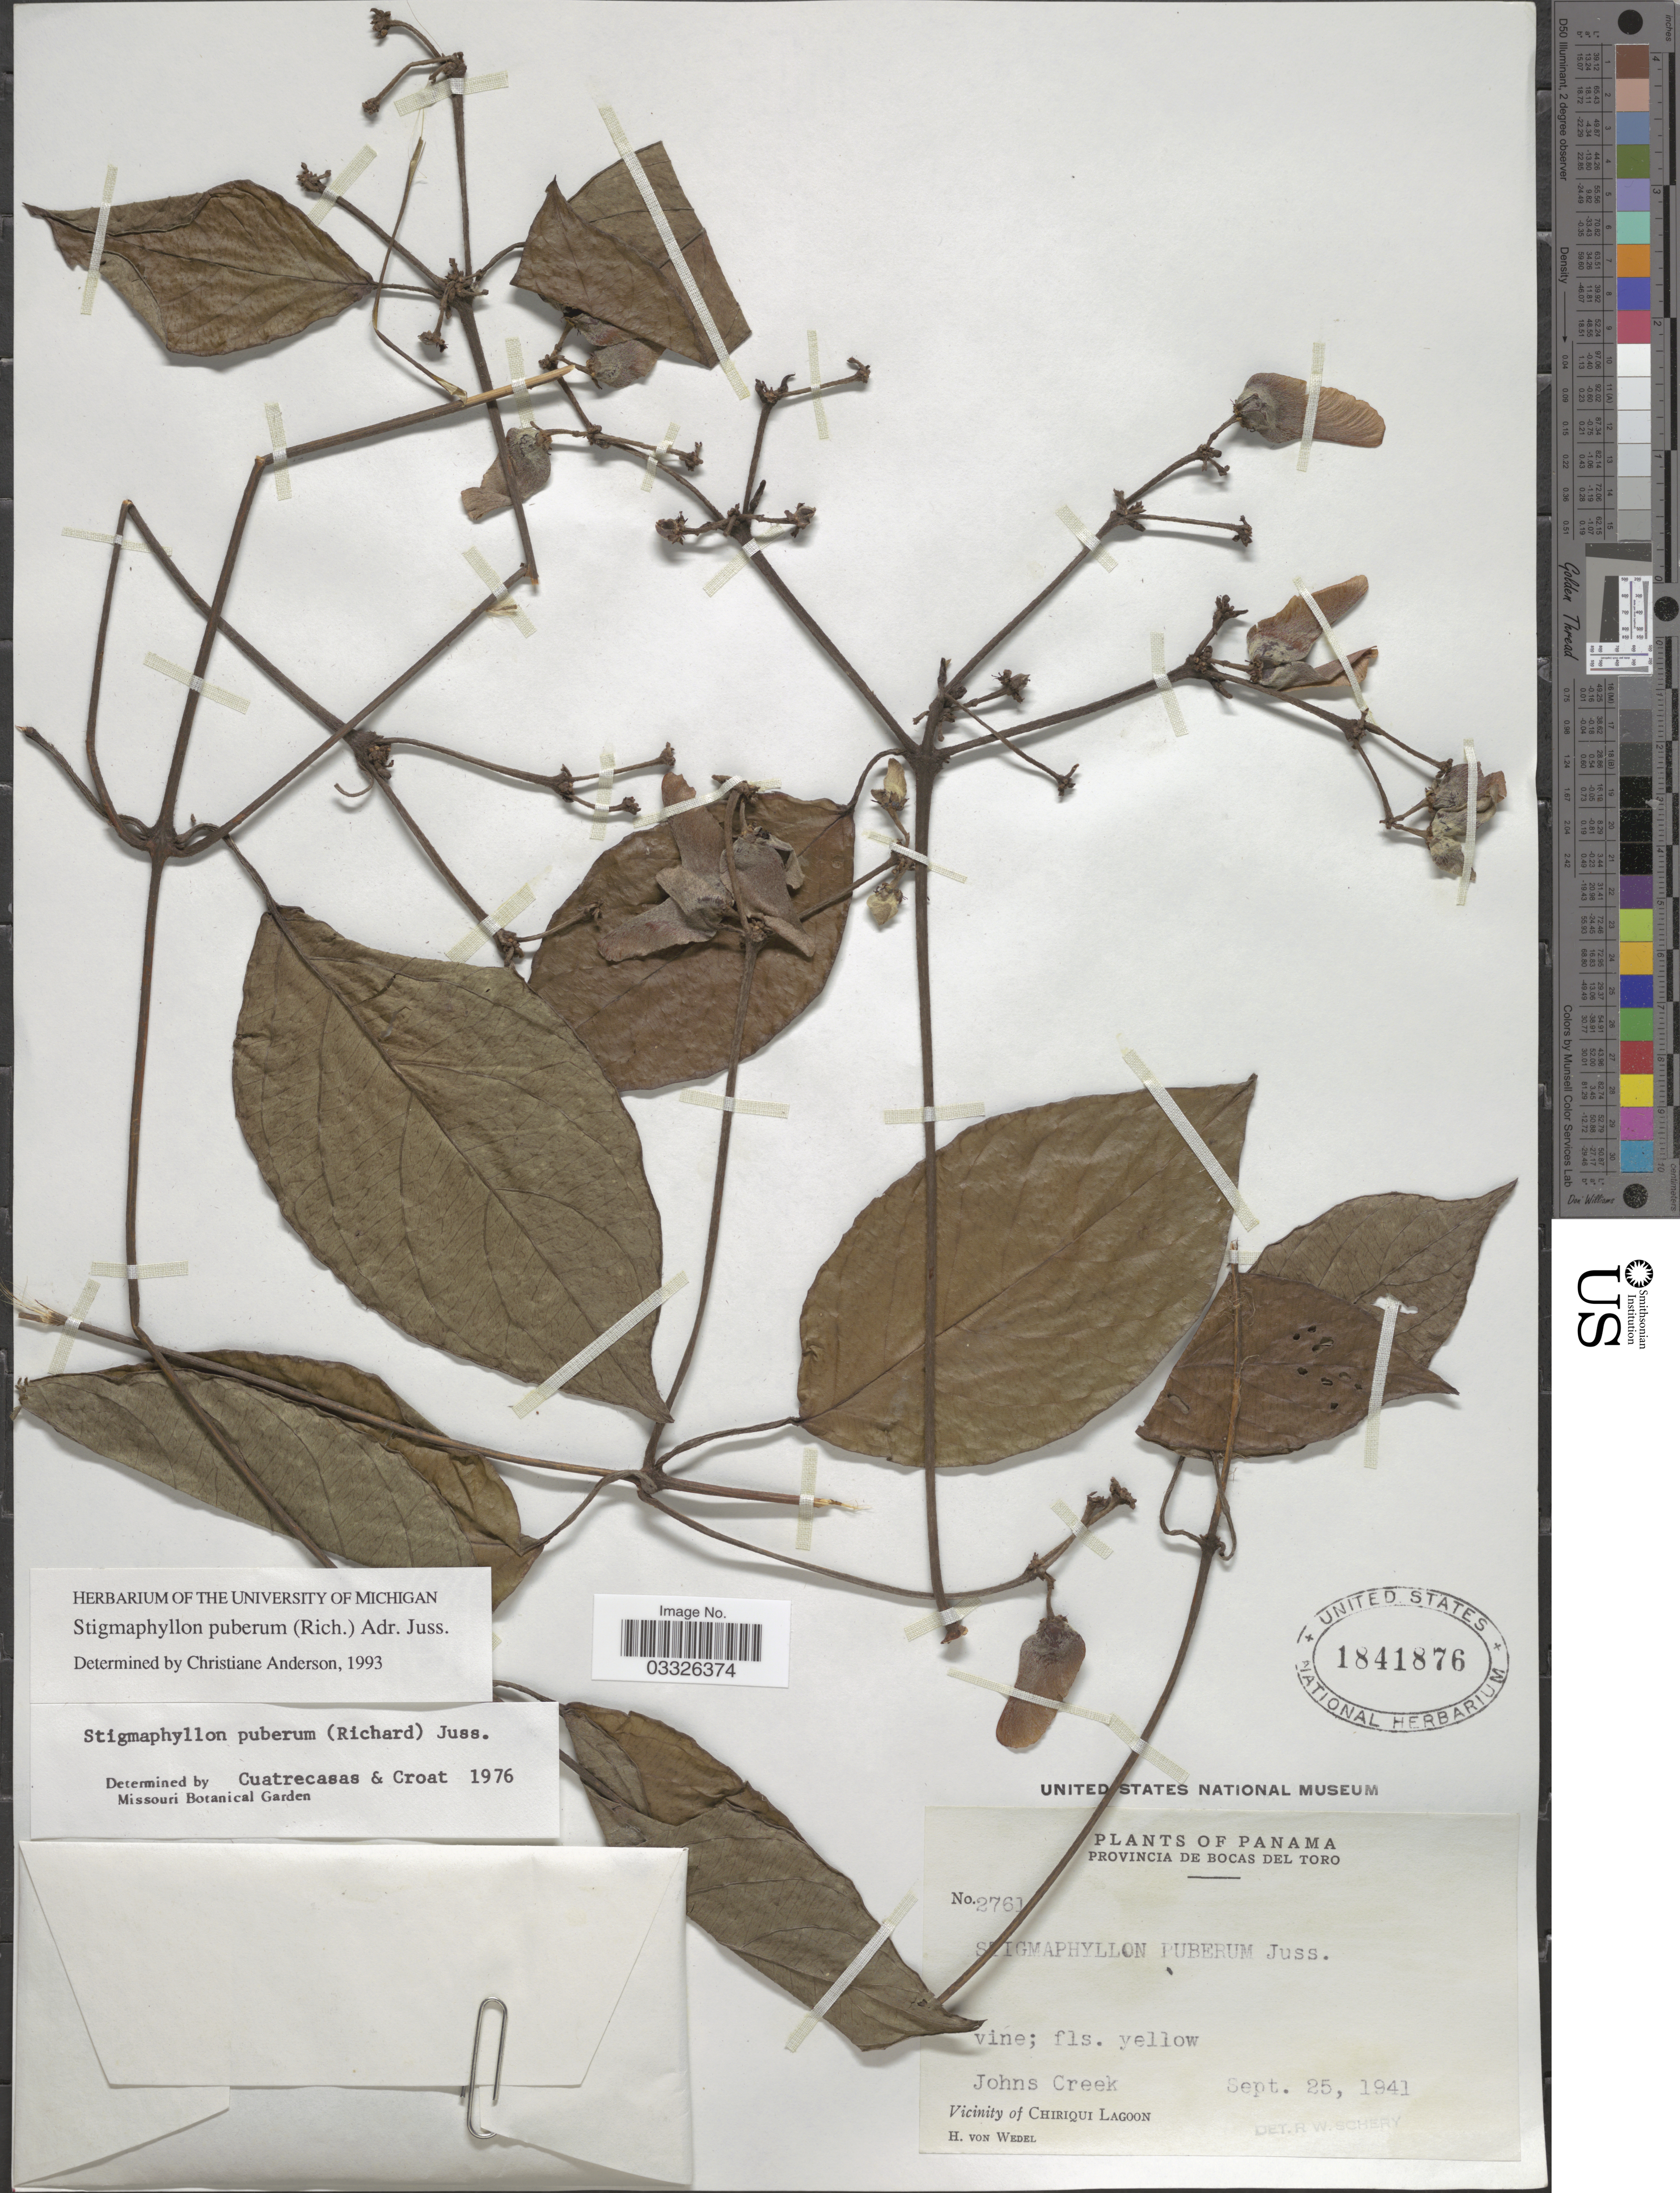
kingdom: Plantae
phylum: Tracheophyta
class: Magnoliopsida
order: Malpighiales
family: Malpighiaceae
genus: Stigmaphyllon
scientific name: Stigmaphyllon puberum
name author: (Rich.) A. Juss.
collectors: H. von Wedel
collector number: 2761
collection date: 1941-09-25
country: Panama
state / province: Bocas del Toro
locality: Johns Creek. Vicinity of Chiriqui Lagoon.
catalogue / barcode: US 1841876